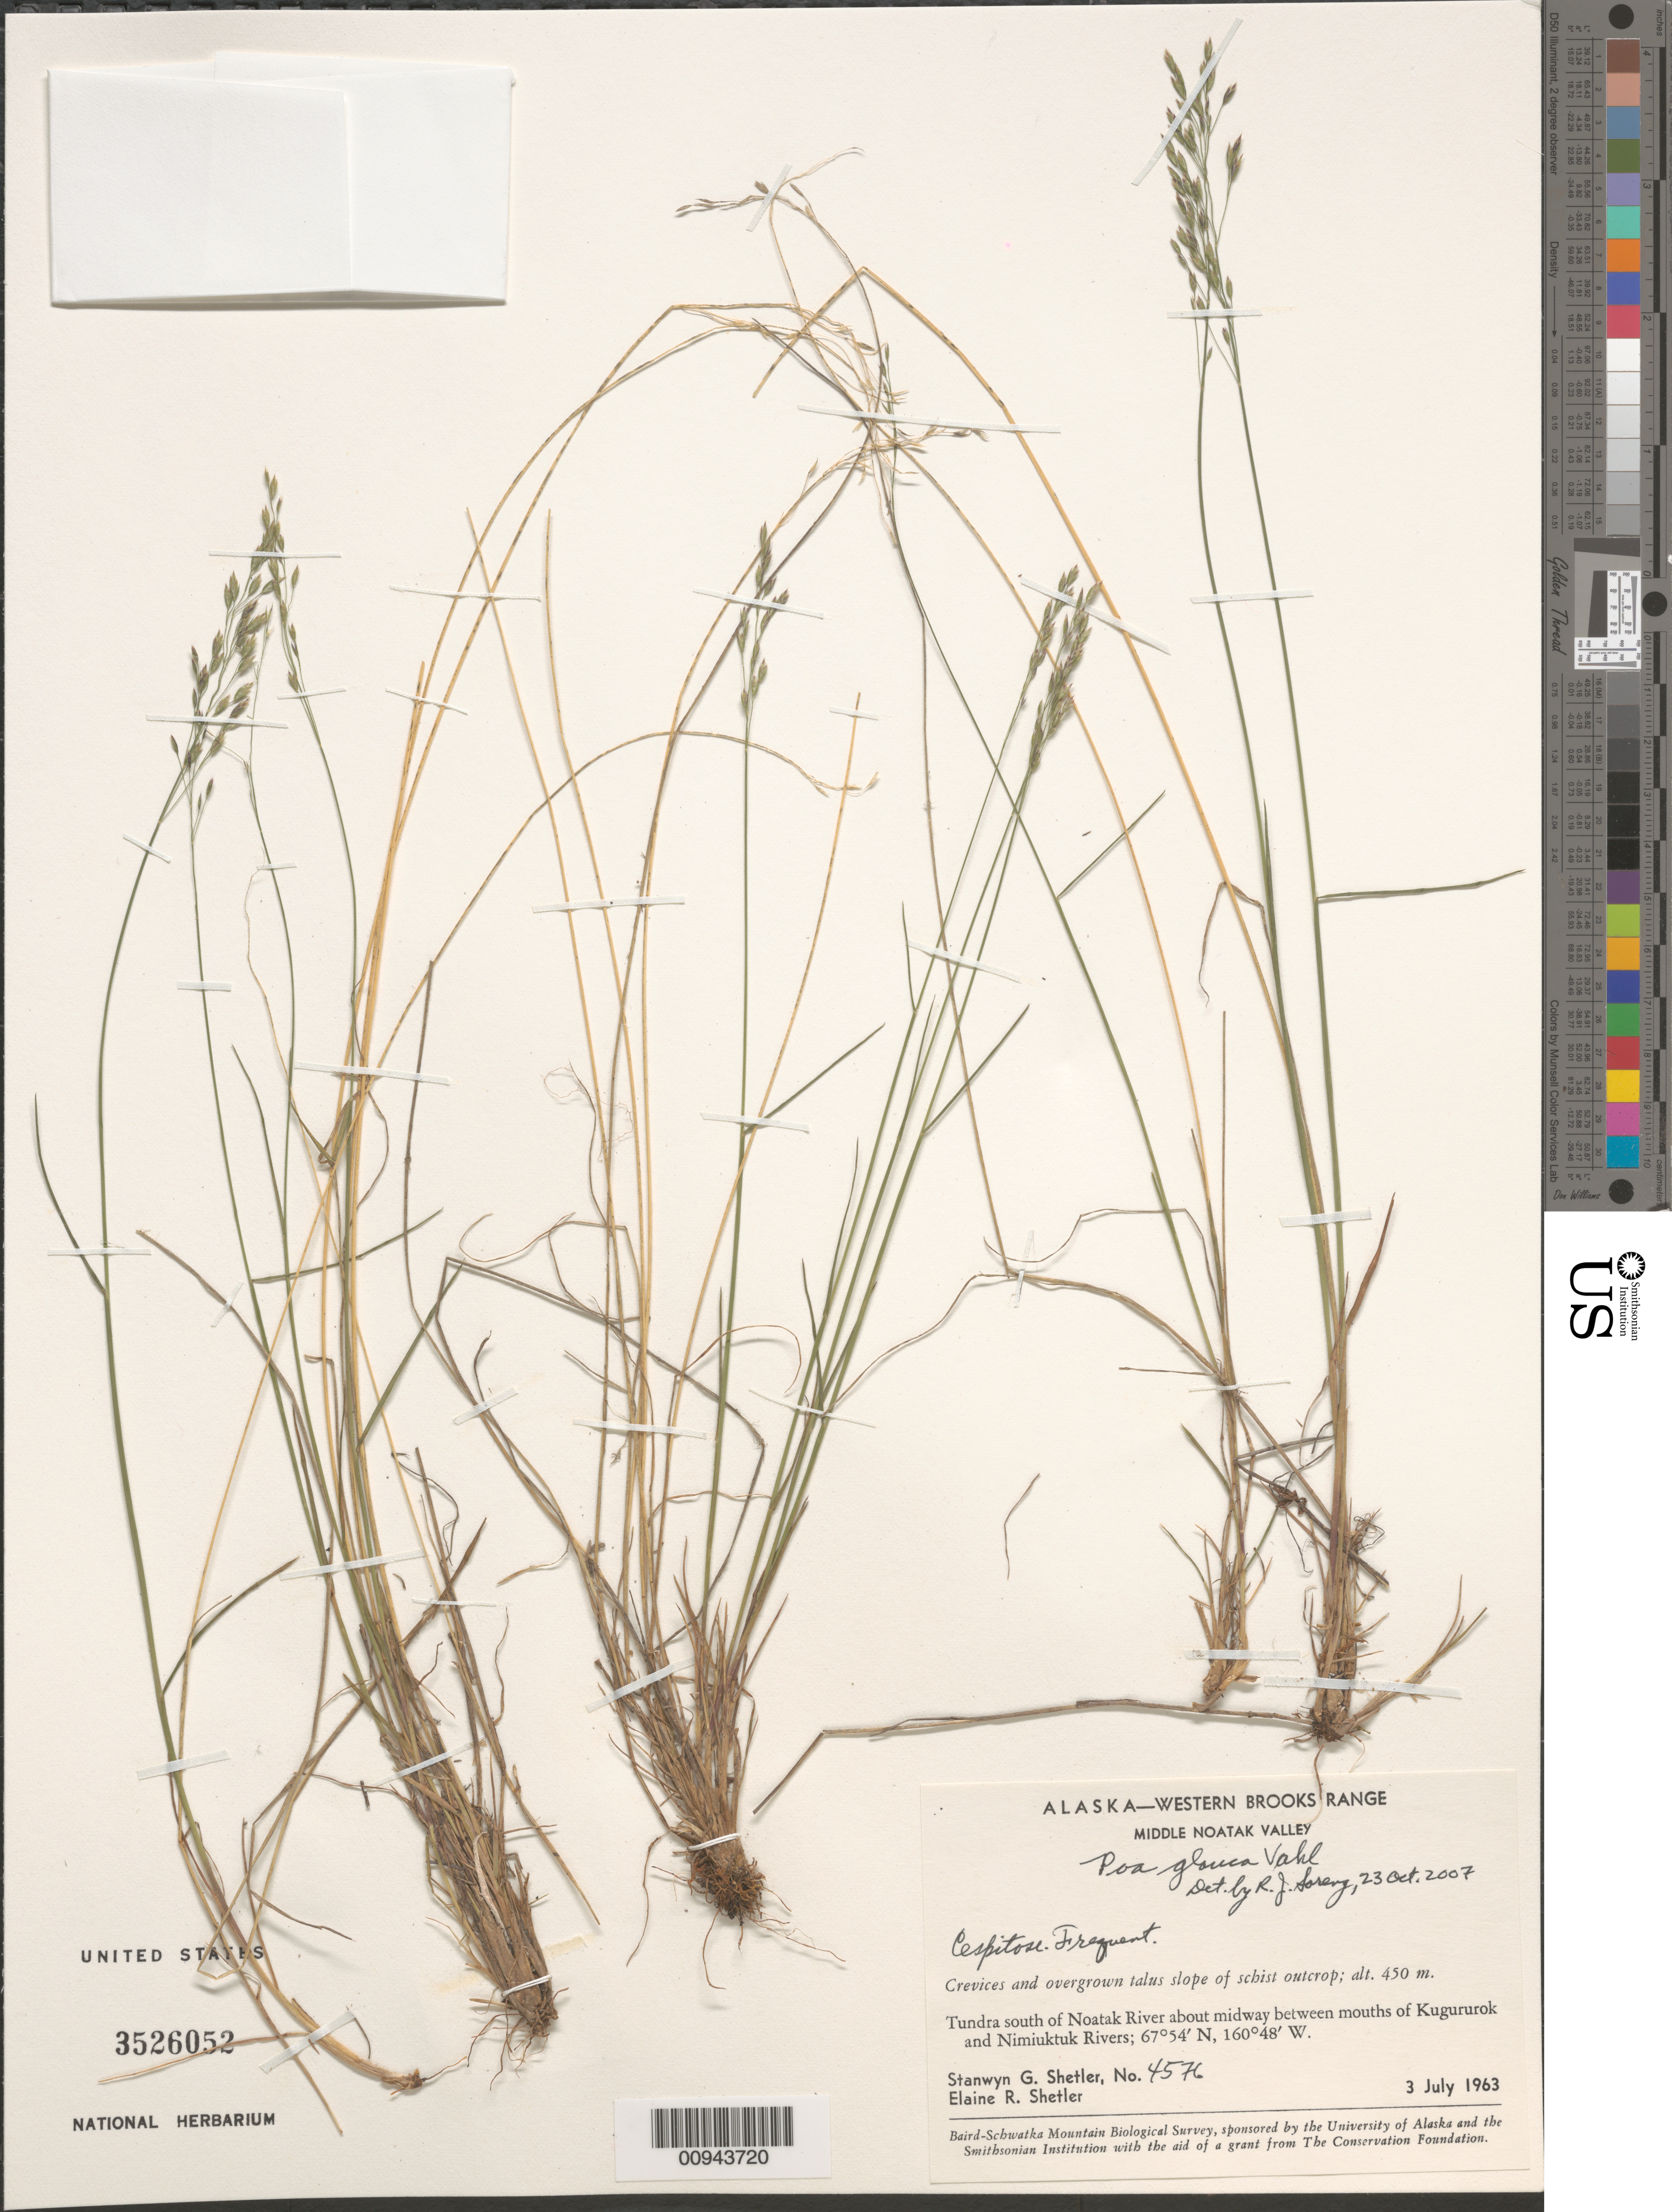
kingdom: Plantae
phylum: Tracheophyta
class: Liliopsida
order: Poales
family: Poaceae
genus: Poa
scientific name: Poa glauca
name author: Vahl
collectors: S. Shetler & E. R. Shetler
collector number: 4576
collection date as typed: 03 Jul 1963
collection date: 1963-07-03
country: United States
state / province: Alaska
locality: S of Noatak River about midway between mouths of Kugururok and Nimiuktuk Rivers. Western Brooks Range, Middle Noatak Valley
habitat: Tundra. Crevices and overgrown talus slope of schist outcrop.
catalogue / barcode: US 3526052